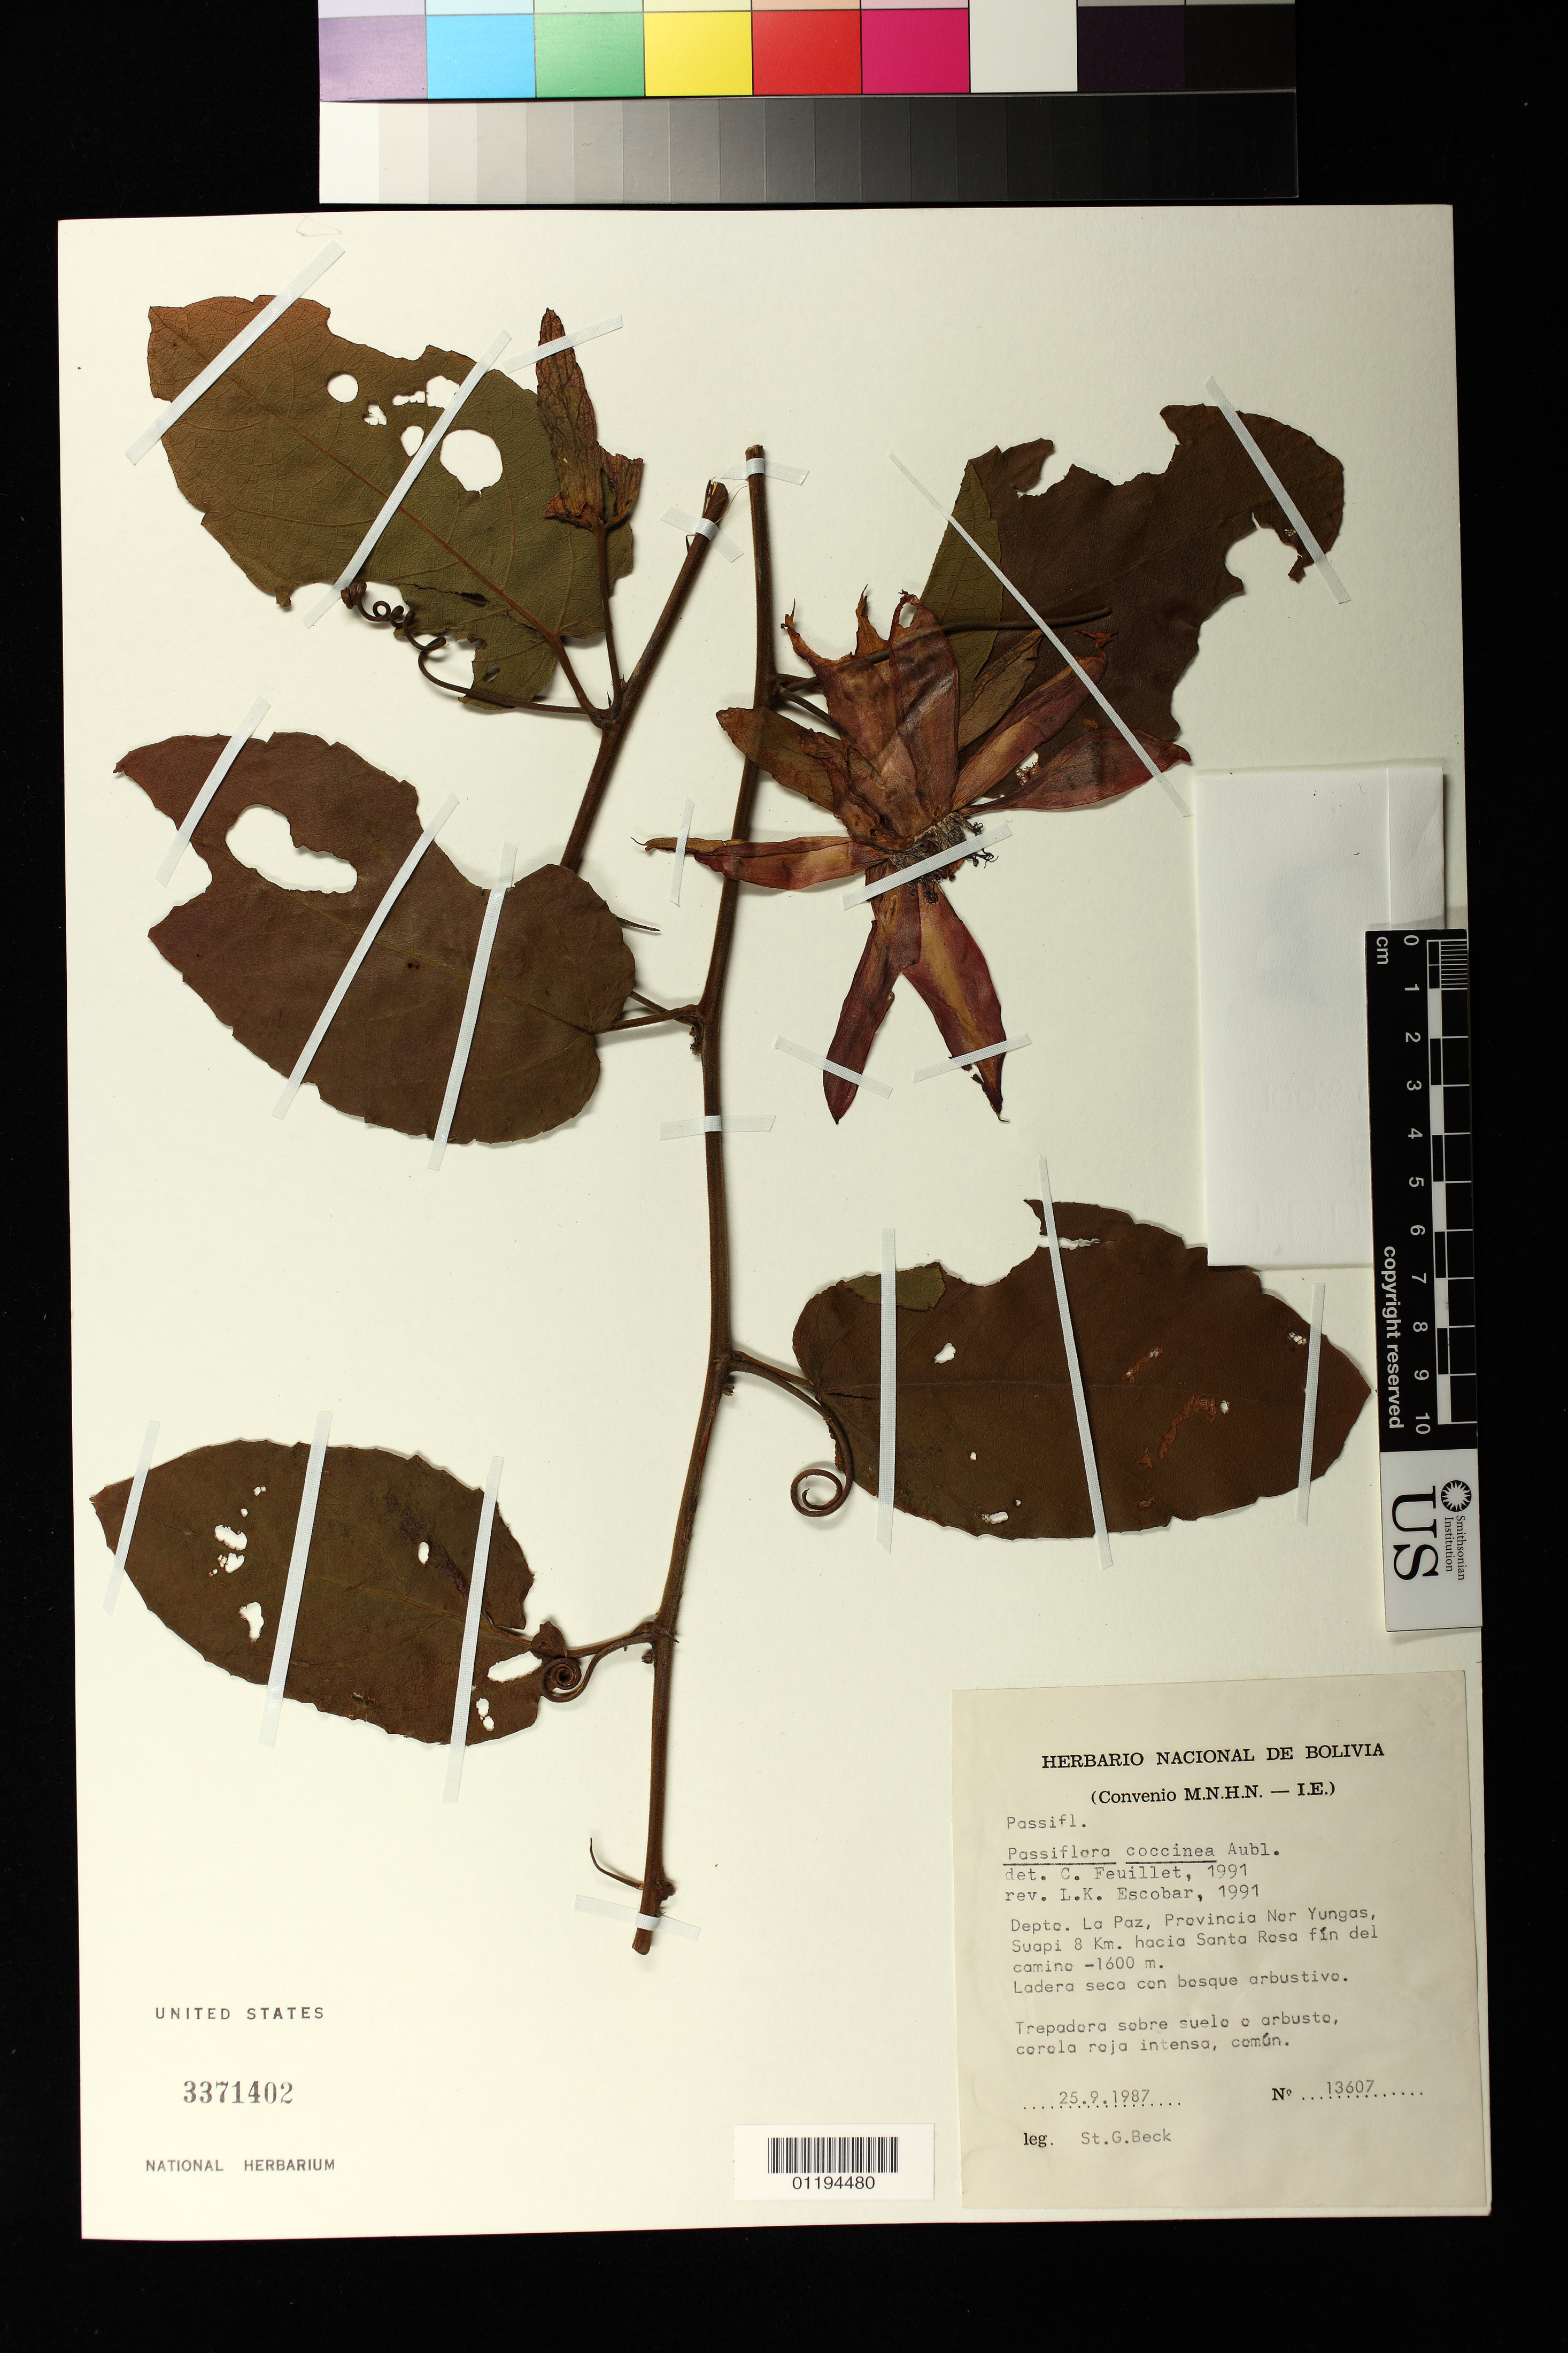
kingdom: Plantae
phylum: Tracheophyta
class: Magnoliopsida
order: Malpighiales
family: Passifloraceae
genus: Passiflora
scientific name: Passiflora coccinea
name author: Aubl.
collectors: S. G. Beck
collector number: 13607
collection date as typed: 25 Sep 1987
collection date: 1987-09-25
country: Bolivia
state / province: La Paz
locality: Suapi, 8 km hacio Santa Rosa fin del camino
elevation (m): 1600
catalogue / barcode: US 3371402